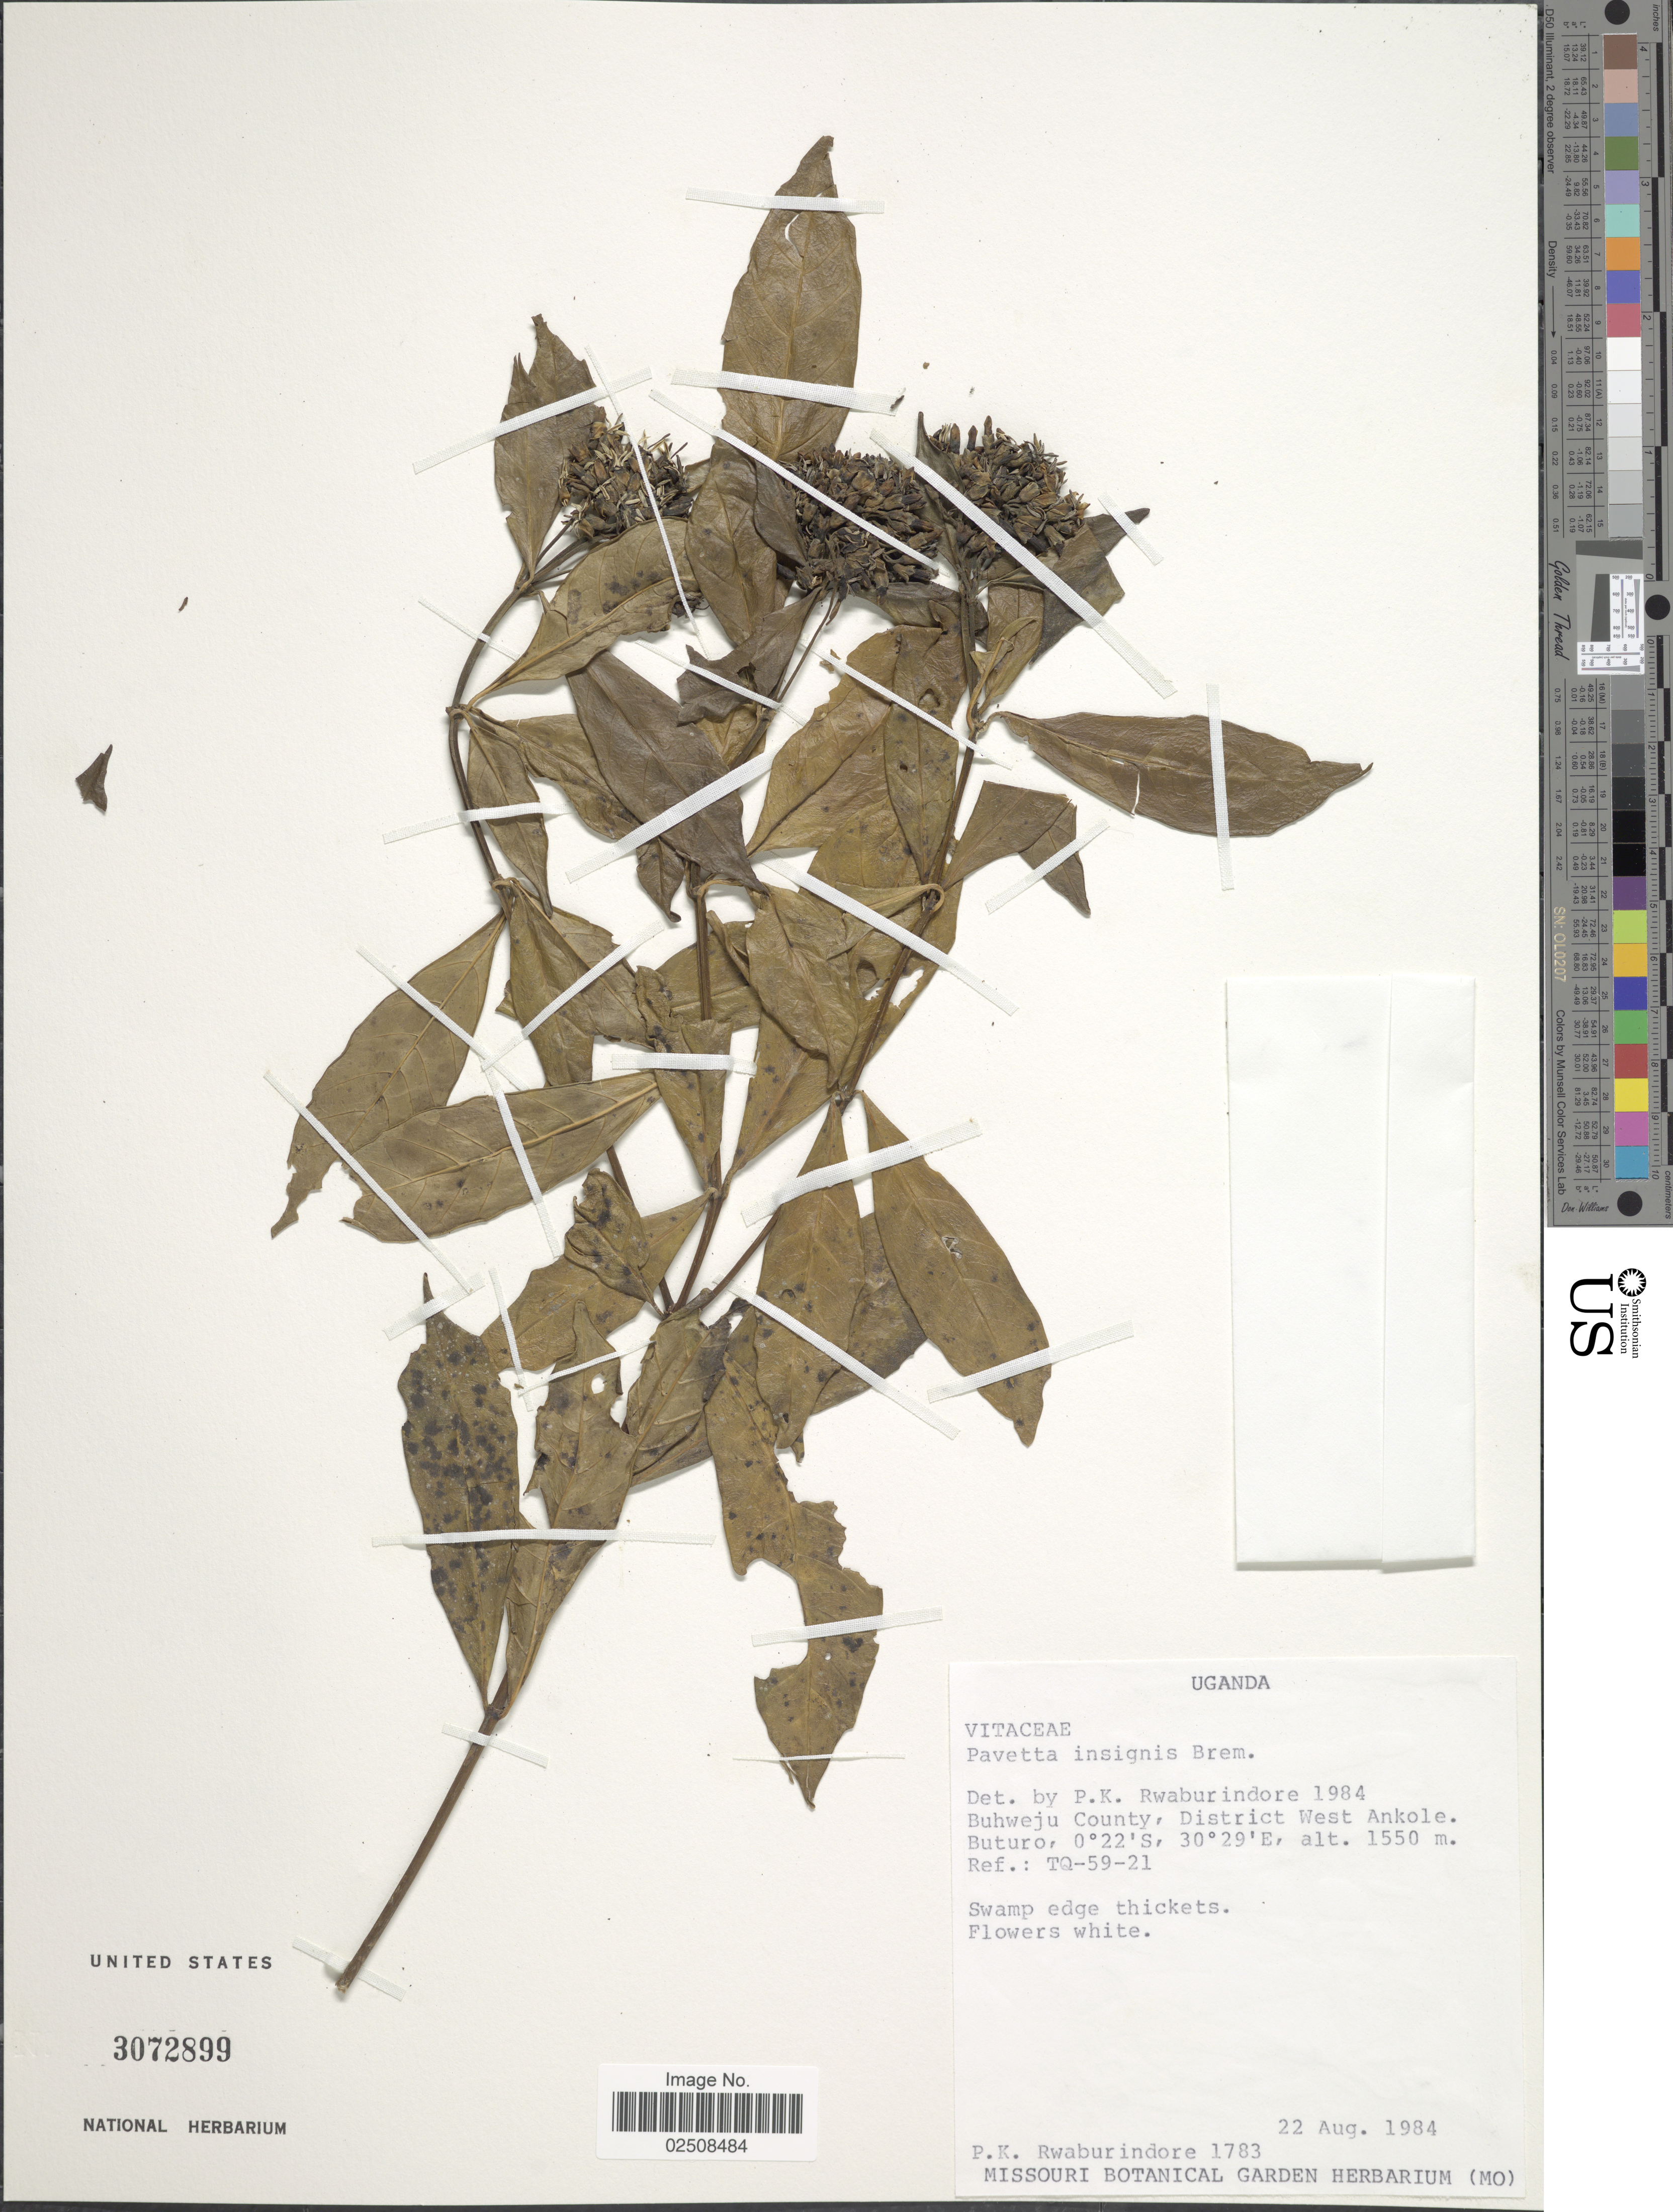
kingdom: Plantae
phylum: Tracheophyta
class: Magnoliopsida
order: Gentianales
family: Rubiaceae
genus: Pavetta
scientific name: Pavetta insignis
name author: Bremek.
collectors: P. Rwaburindore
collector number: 1783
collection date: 1984-08-22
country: Uganda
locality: Buhweju County, District West Ankole. Buturo. TQ-59-21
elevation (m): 1550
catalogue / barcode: US 3072899